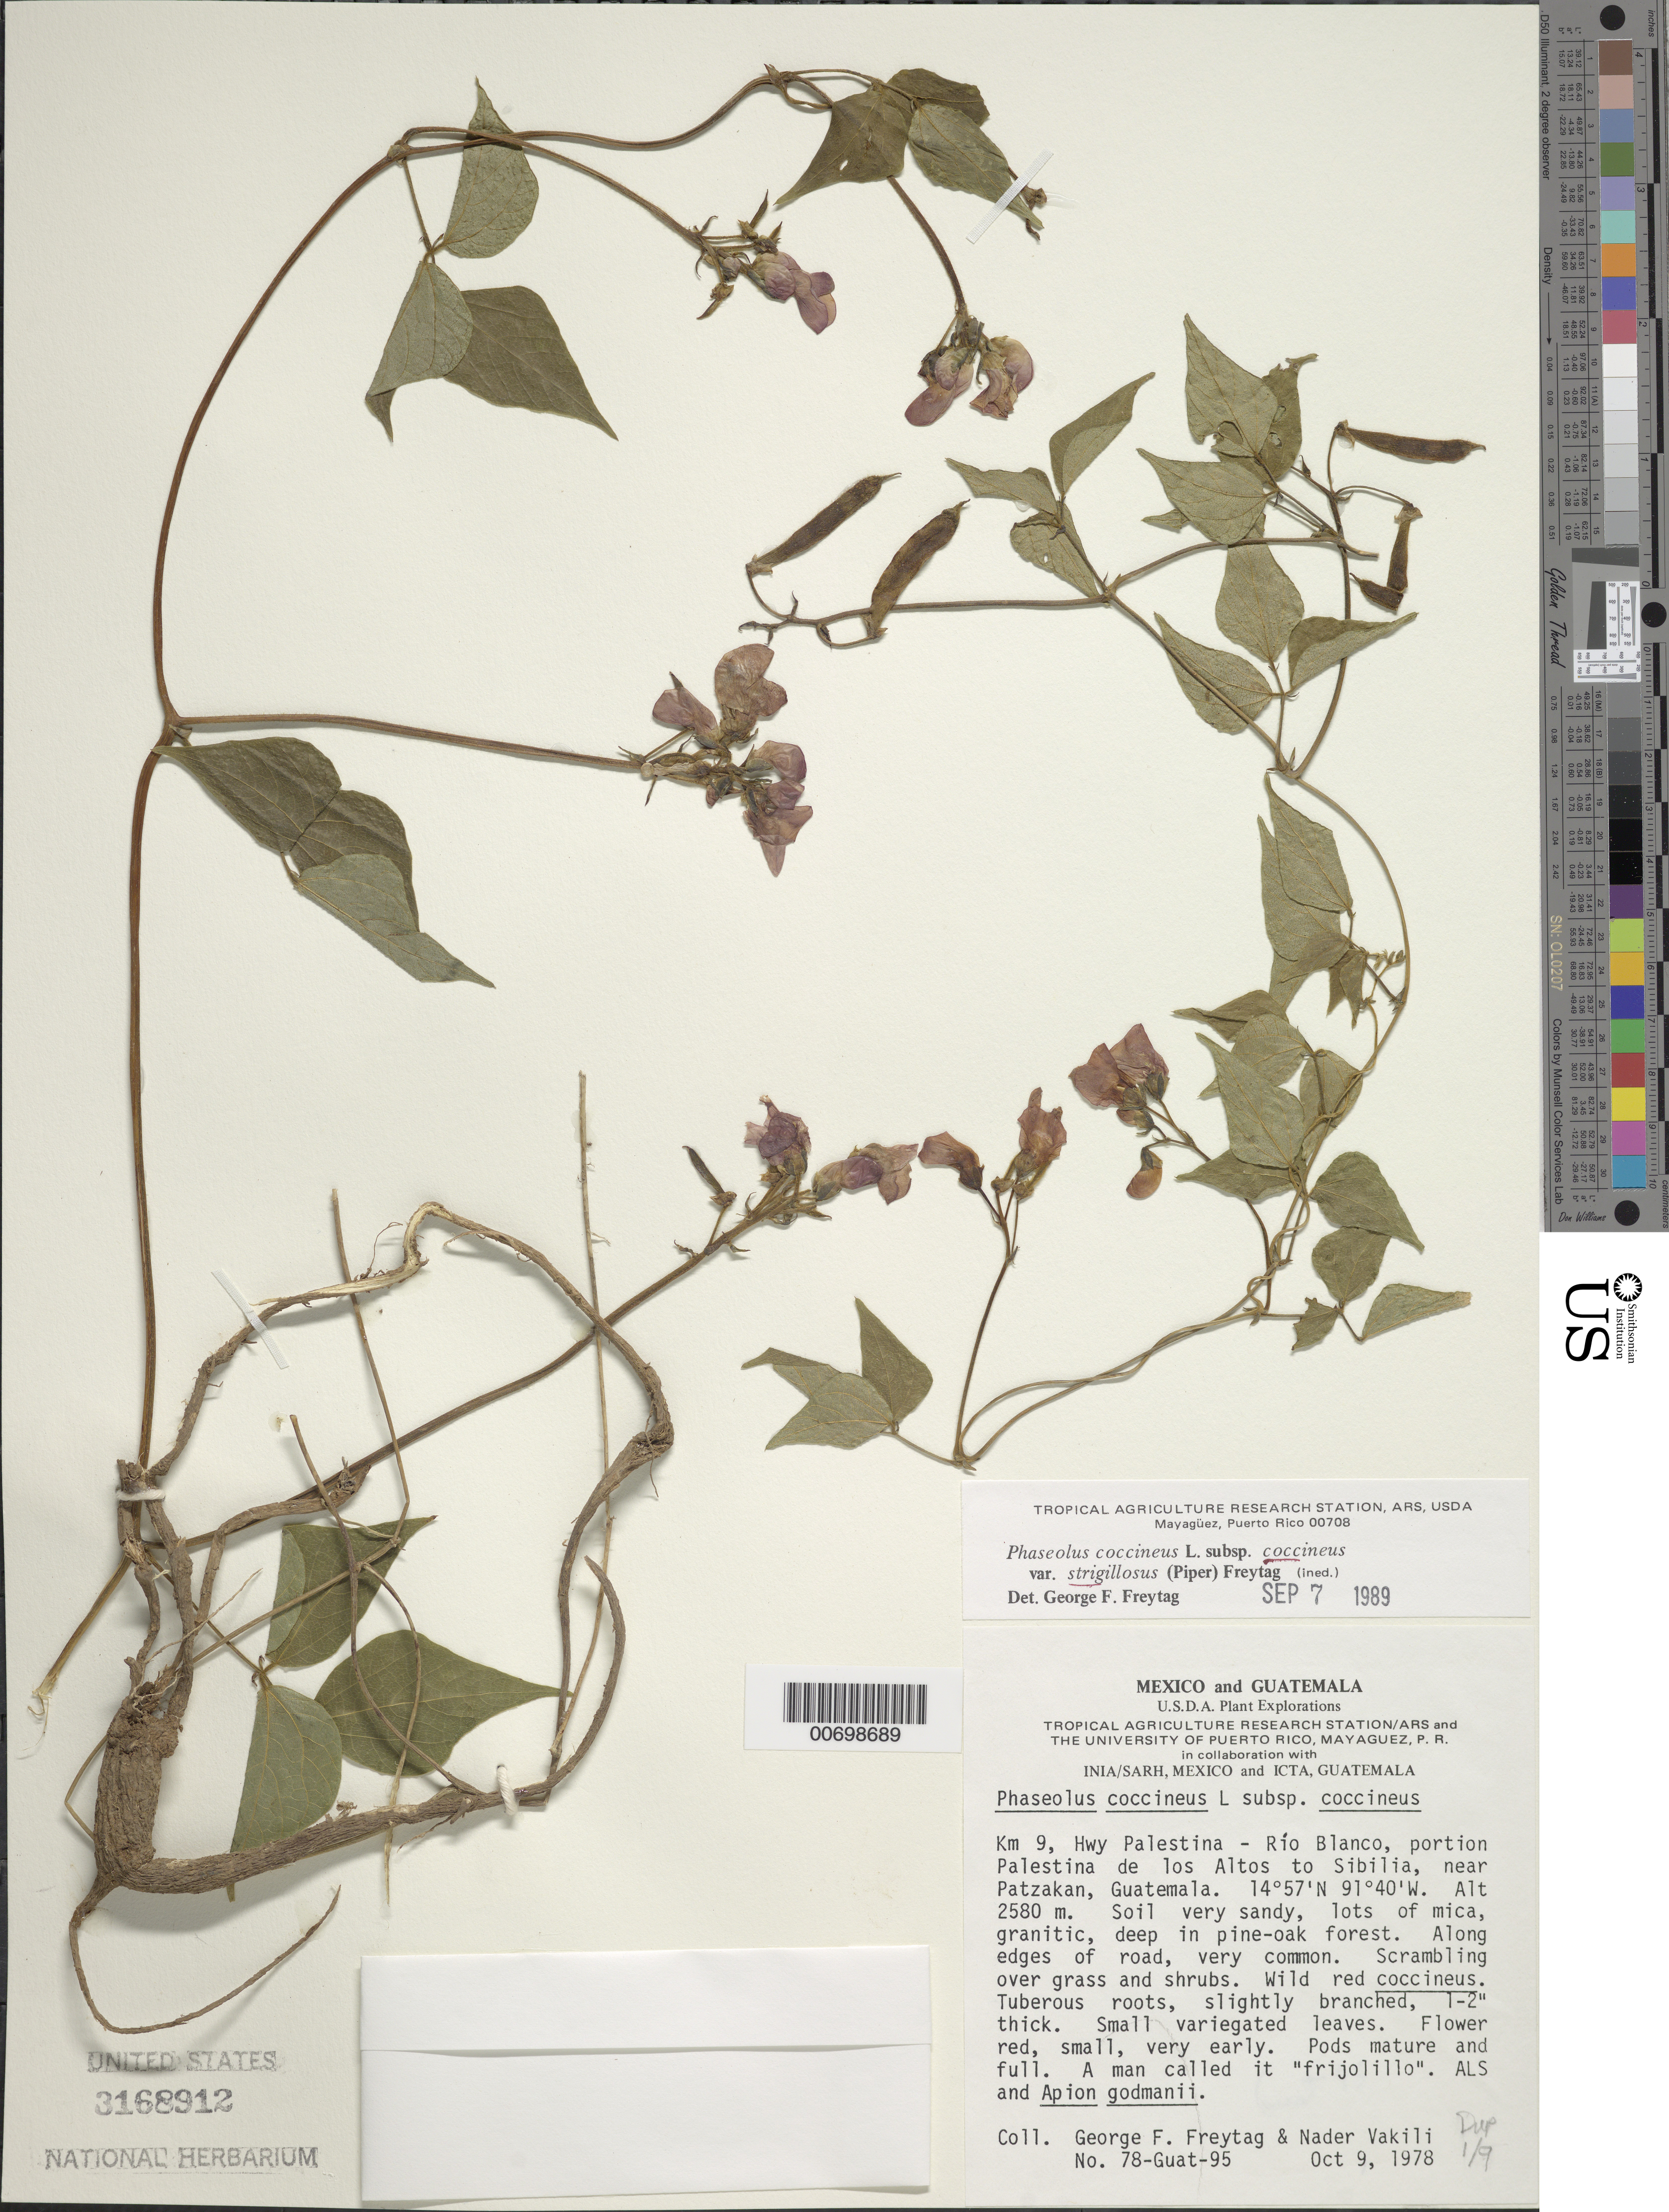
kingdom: Plantae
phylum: Tracheophyta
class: Magnoliopsida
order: Fabales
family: Fabaceae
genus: Phaseolus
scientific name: Phaseolus coccineus var. strigillosus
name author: (Piper) Freytag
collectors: G. F. Freytag & N. Vakili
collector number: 78-Guat-95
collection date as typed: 10 Sep 1978 or 09 Oct 1978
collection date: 1978-09-10 or 1978-10-09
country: Guatemala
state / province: Quetzaltenango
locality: Km 9, Hwy Palestina-Rio Blanco, portion Palestina de los Altos to Sibilia, near Patzakan.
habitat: Soil very sandy, lots of mica, granitic, deep in pine-oak forest. Along edges of road.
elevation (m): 2580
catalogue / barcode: US 3168912